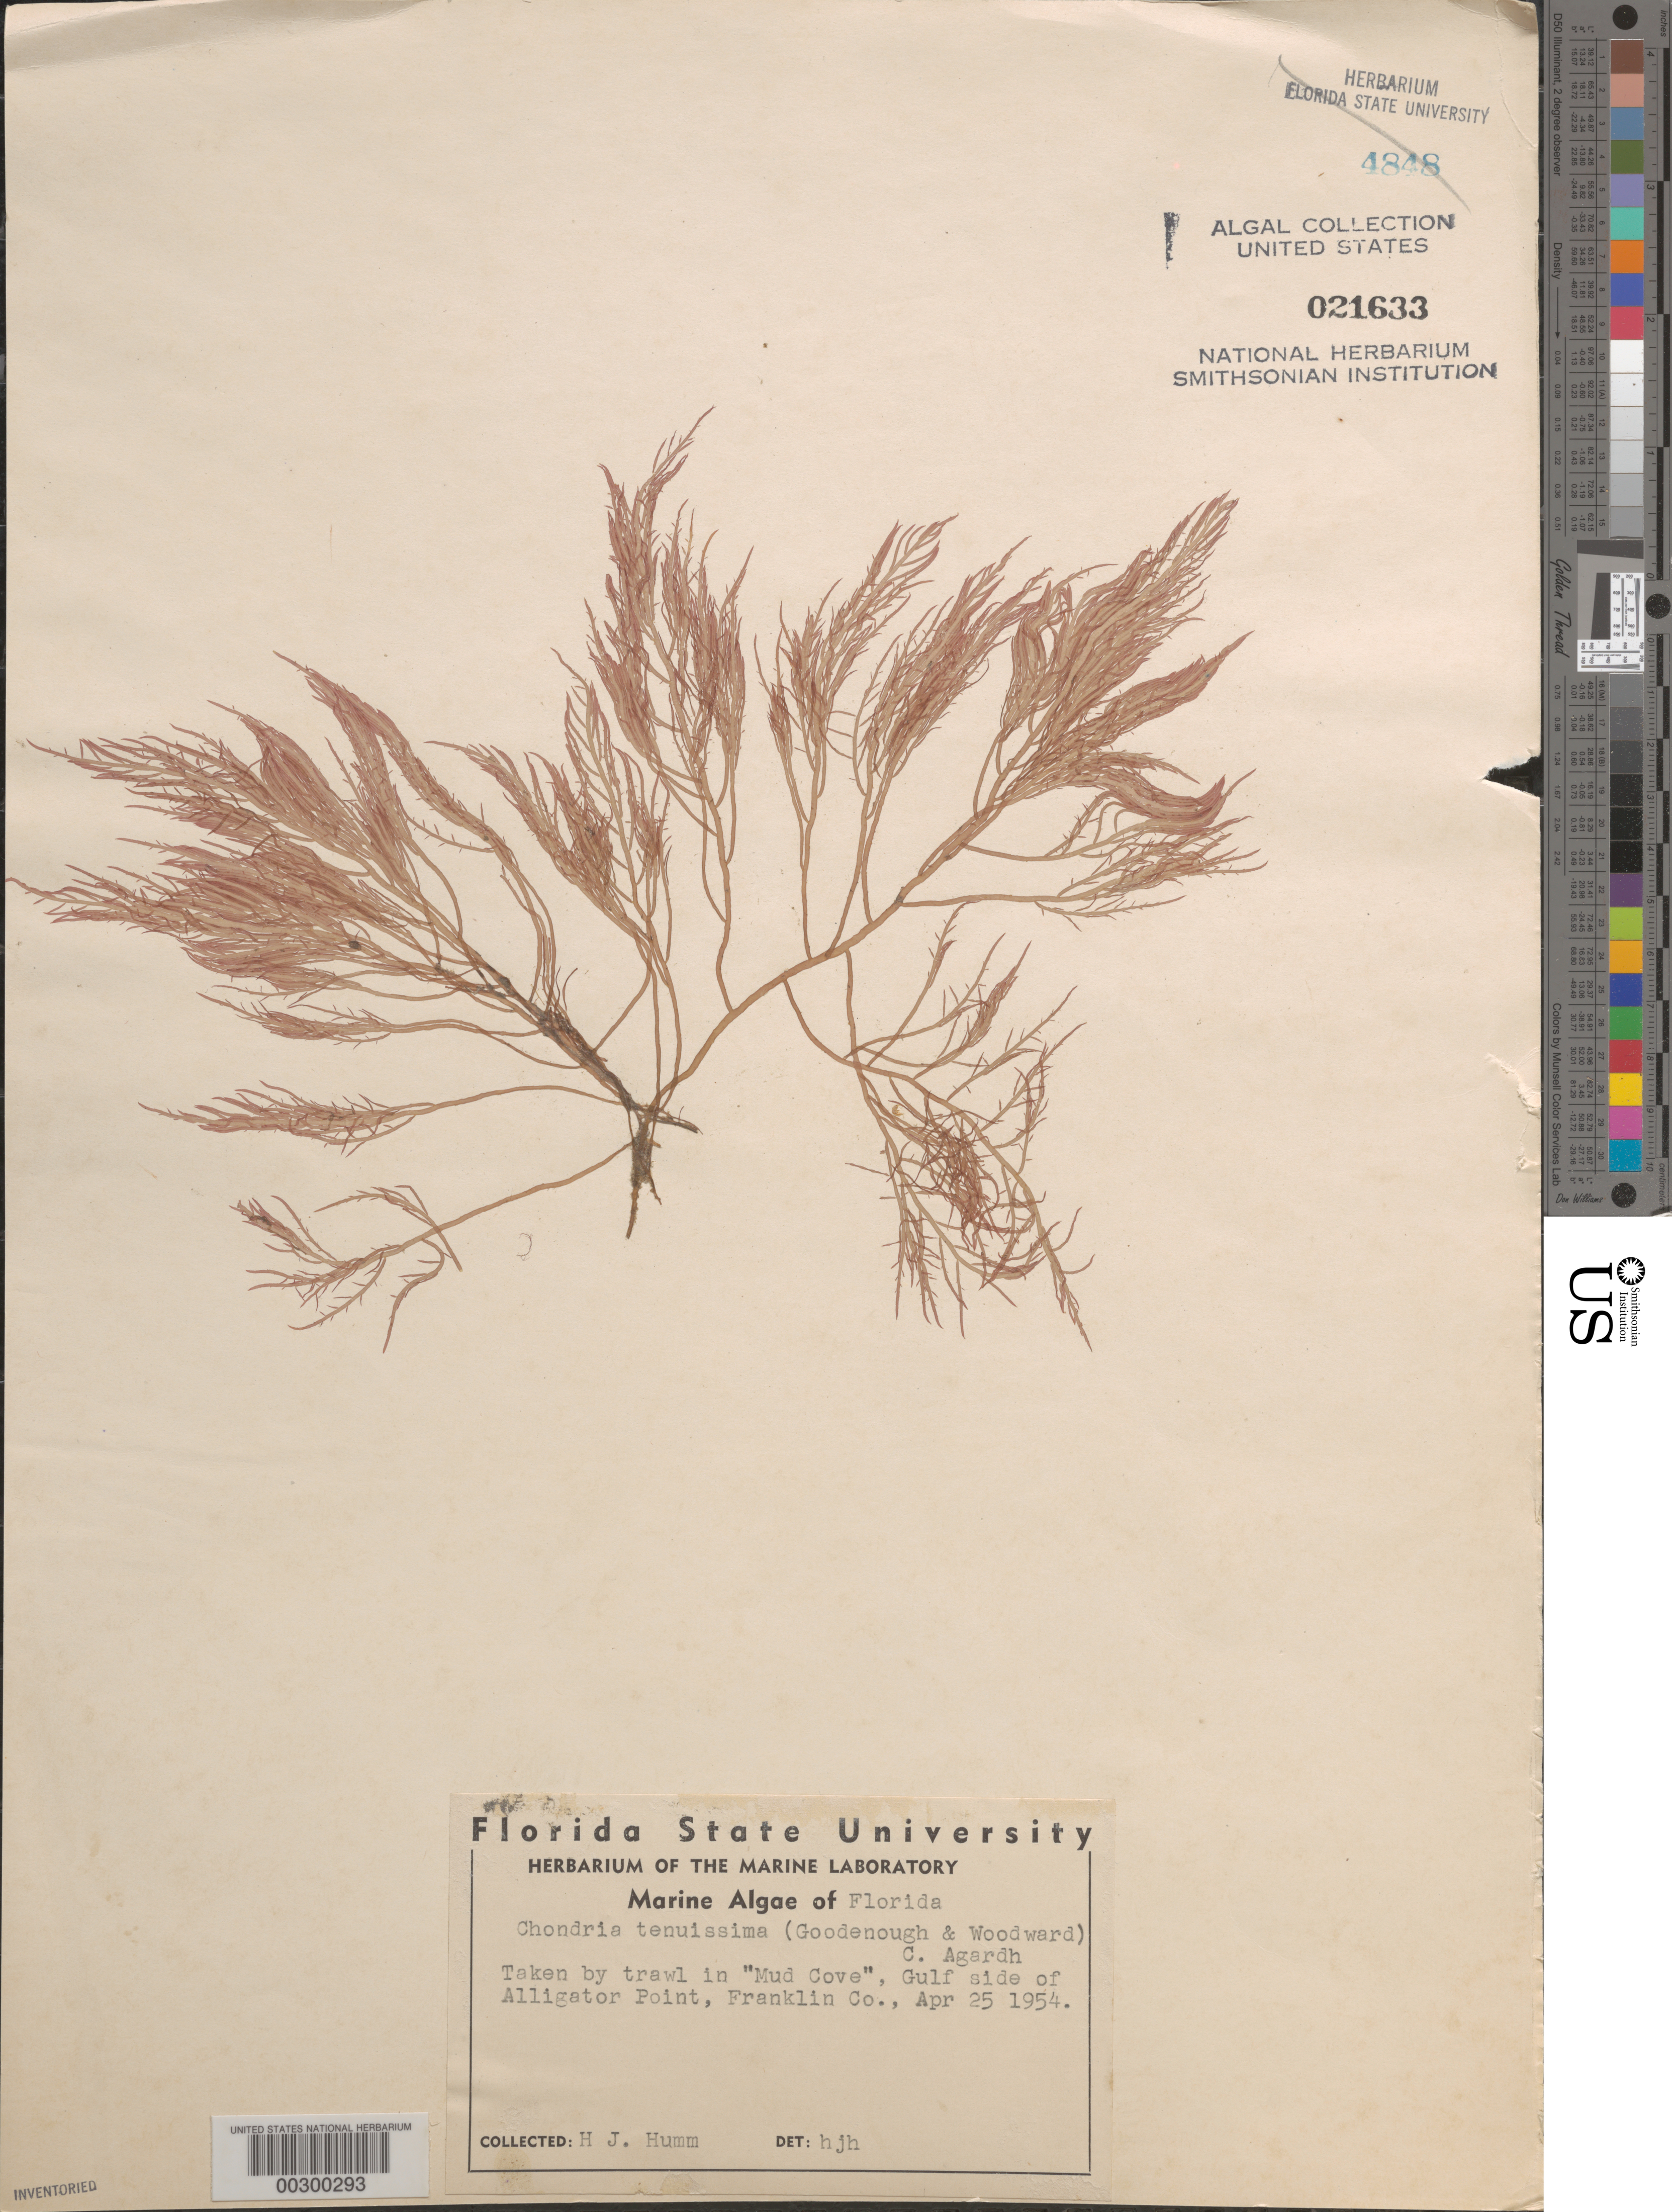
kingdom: Plantae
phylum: Rhodophyta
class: Florideophyceae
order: Ceramiales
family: Rhodomelaceae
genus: Chondria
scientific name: Chondria capillaris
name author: M.J. Wynne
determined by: Algae name updating Project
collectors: H. J. Humm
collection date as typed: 25 Apr 1954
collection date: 1954-04-25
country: United States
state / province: Florida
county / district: Franklin County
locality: Mud Cove, Alligator Point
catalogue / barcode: US 21633